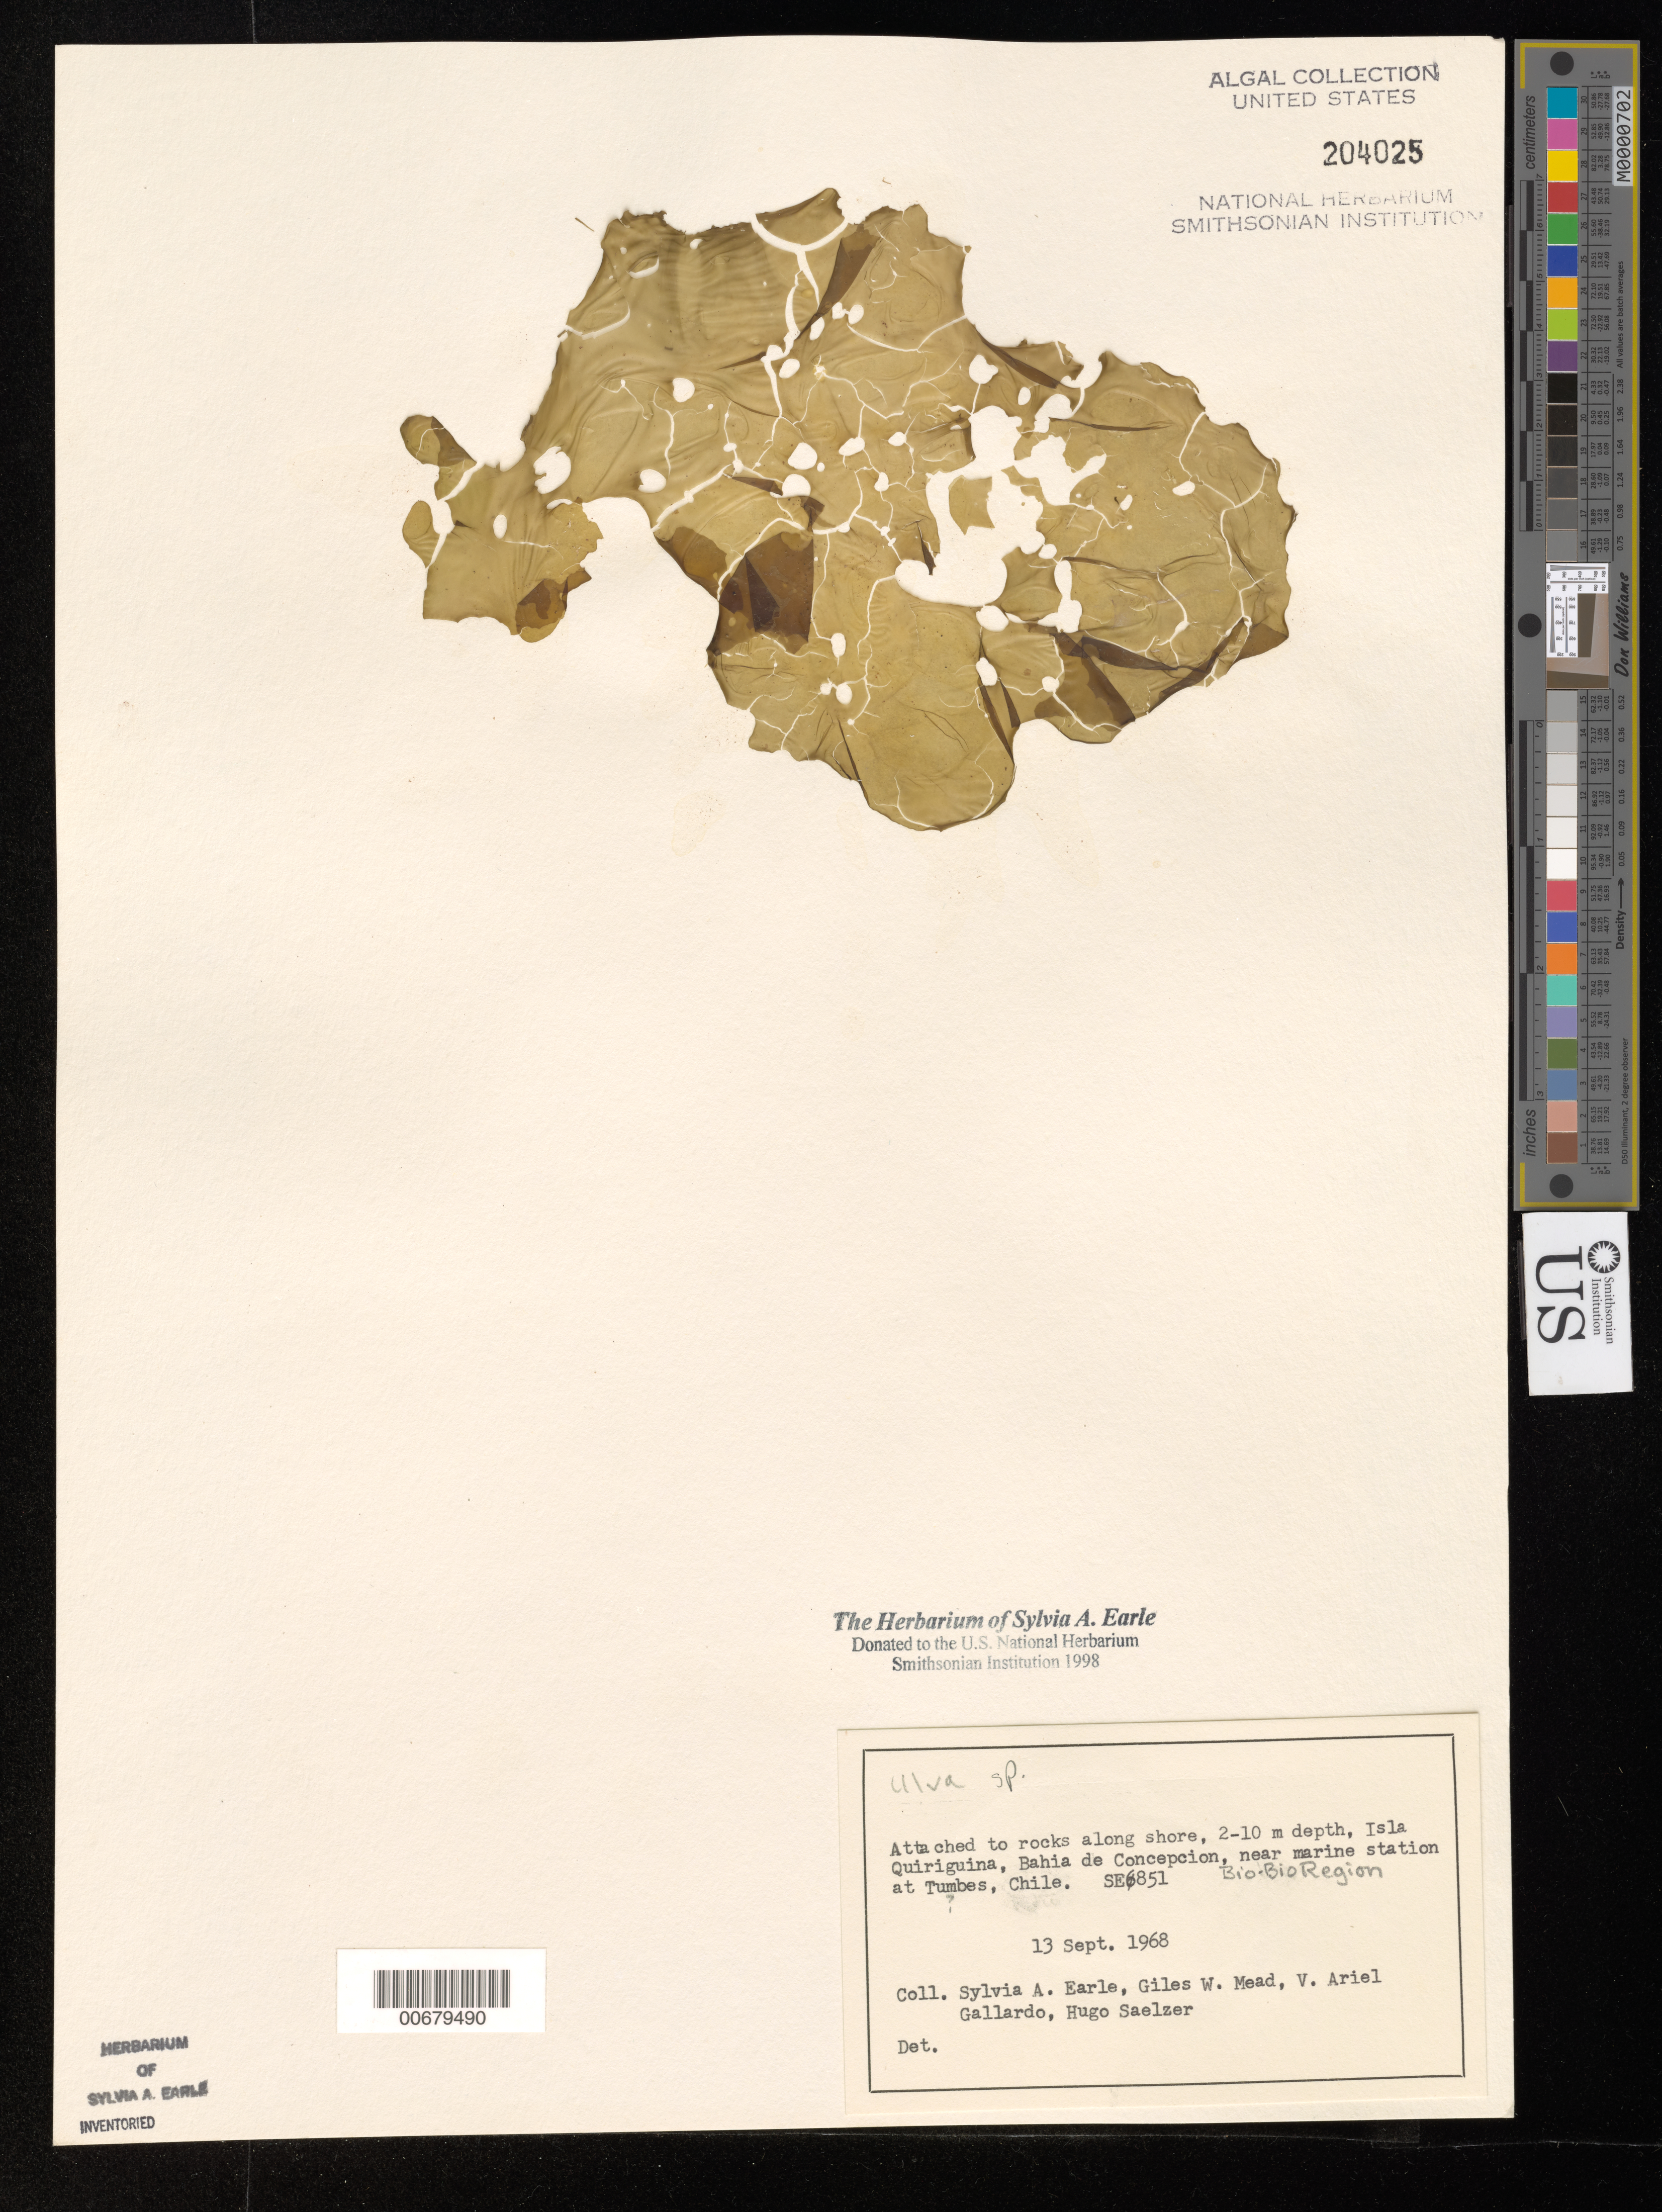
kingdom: Plantae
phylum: Chlorophyta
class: Ulvophyceae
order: Ulvales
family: Ulvaceae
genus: Ulva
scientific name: Ulva sp.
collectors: S. A. Earle, G. W. Mead, V. Gallardo & H. Saelzer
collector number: SE 6851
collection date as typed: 13 Sep 1968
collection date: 1968-09-13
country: Chile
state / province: Bio-Bío (VIII)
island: Isla Quiriquina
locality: Bahía de Concepción, near marine station at Tumbes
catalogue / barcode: US 204025